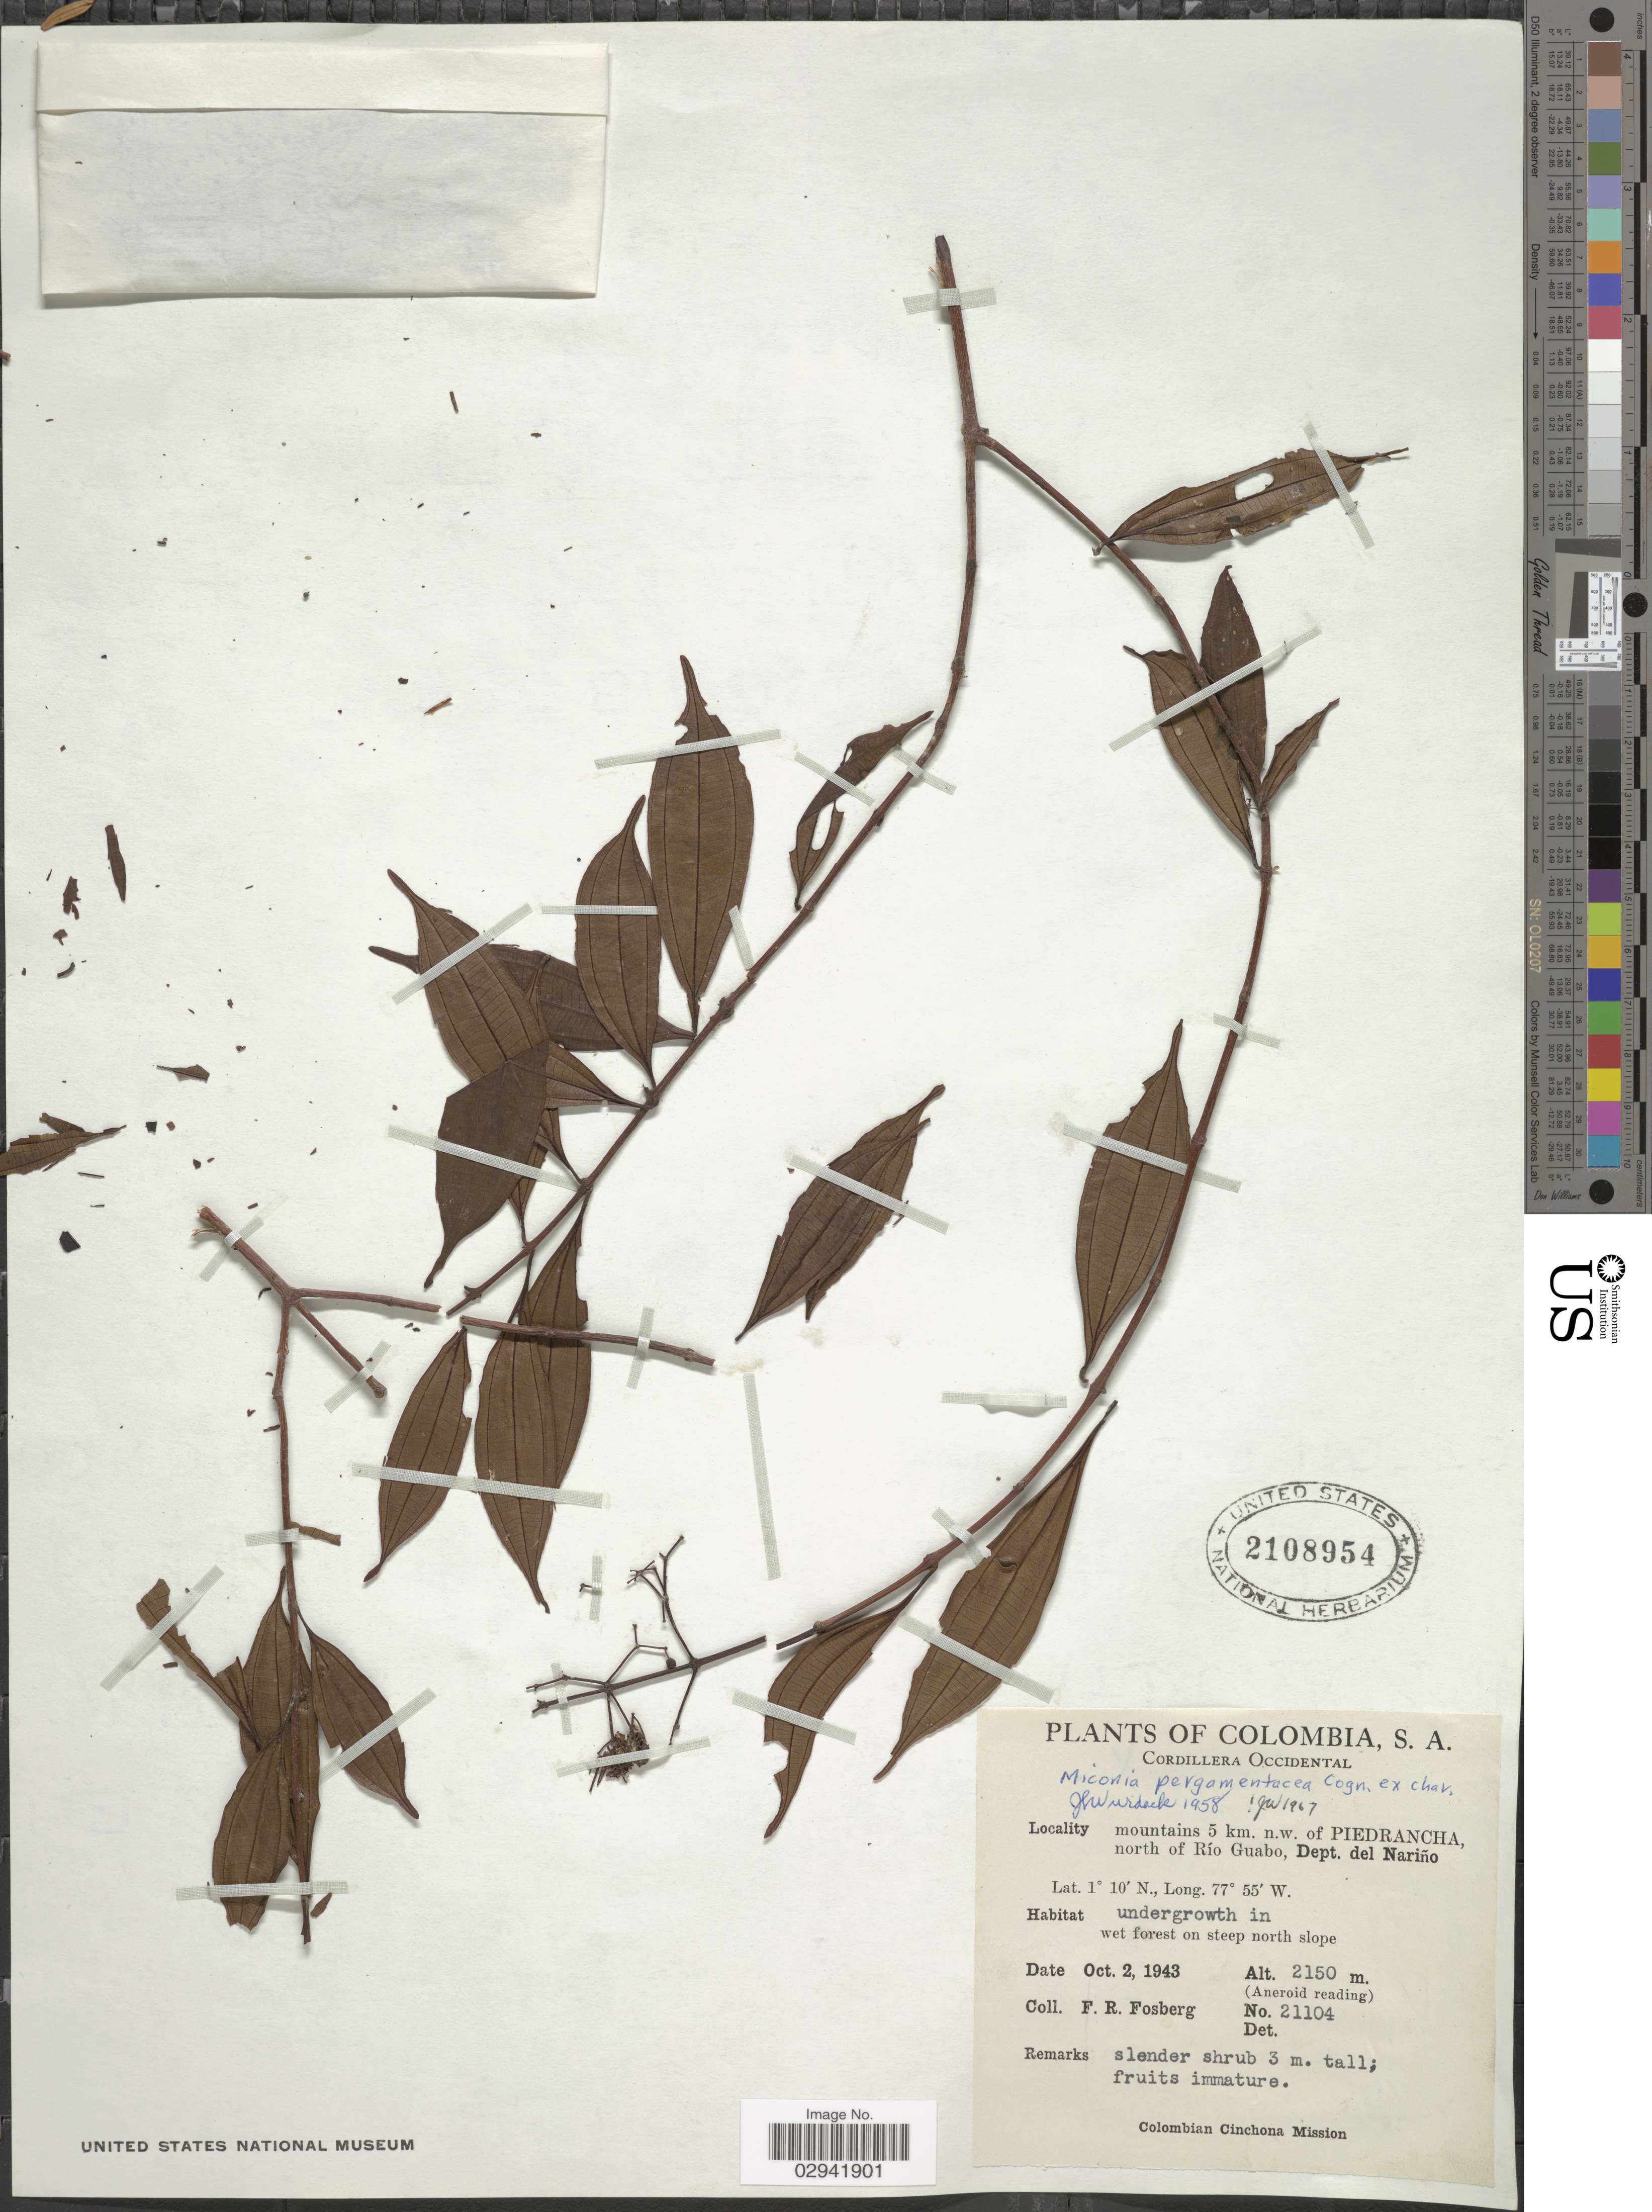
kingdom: Plantae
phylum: Tracheophyta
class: Magnoliopsida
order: Myrtales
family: Melastomataceae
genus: Miconia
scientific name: Miconia pergamentacea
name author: Cogn.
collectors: F. R. Fosberg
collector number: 21104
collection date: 1943-10-02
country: Colombia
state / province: Nariño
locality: Cordillera Occidental, mountains 5 km. n.w. of Piedrancha, north of Río Guabo, Dept. del Nariño.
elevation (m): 2150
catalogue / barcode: US 2108954